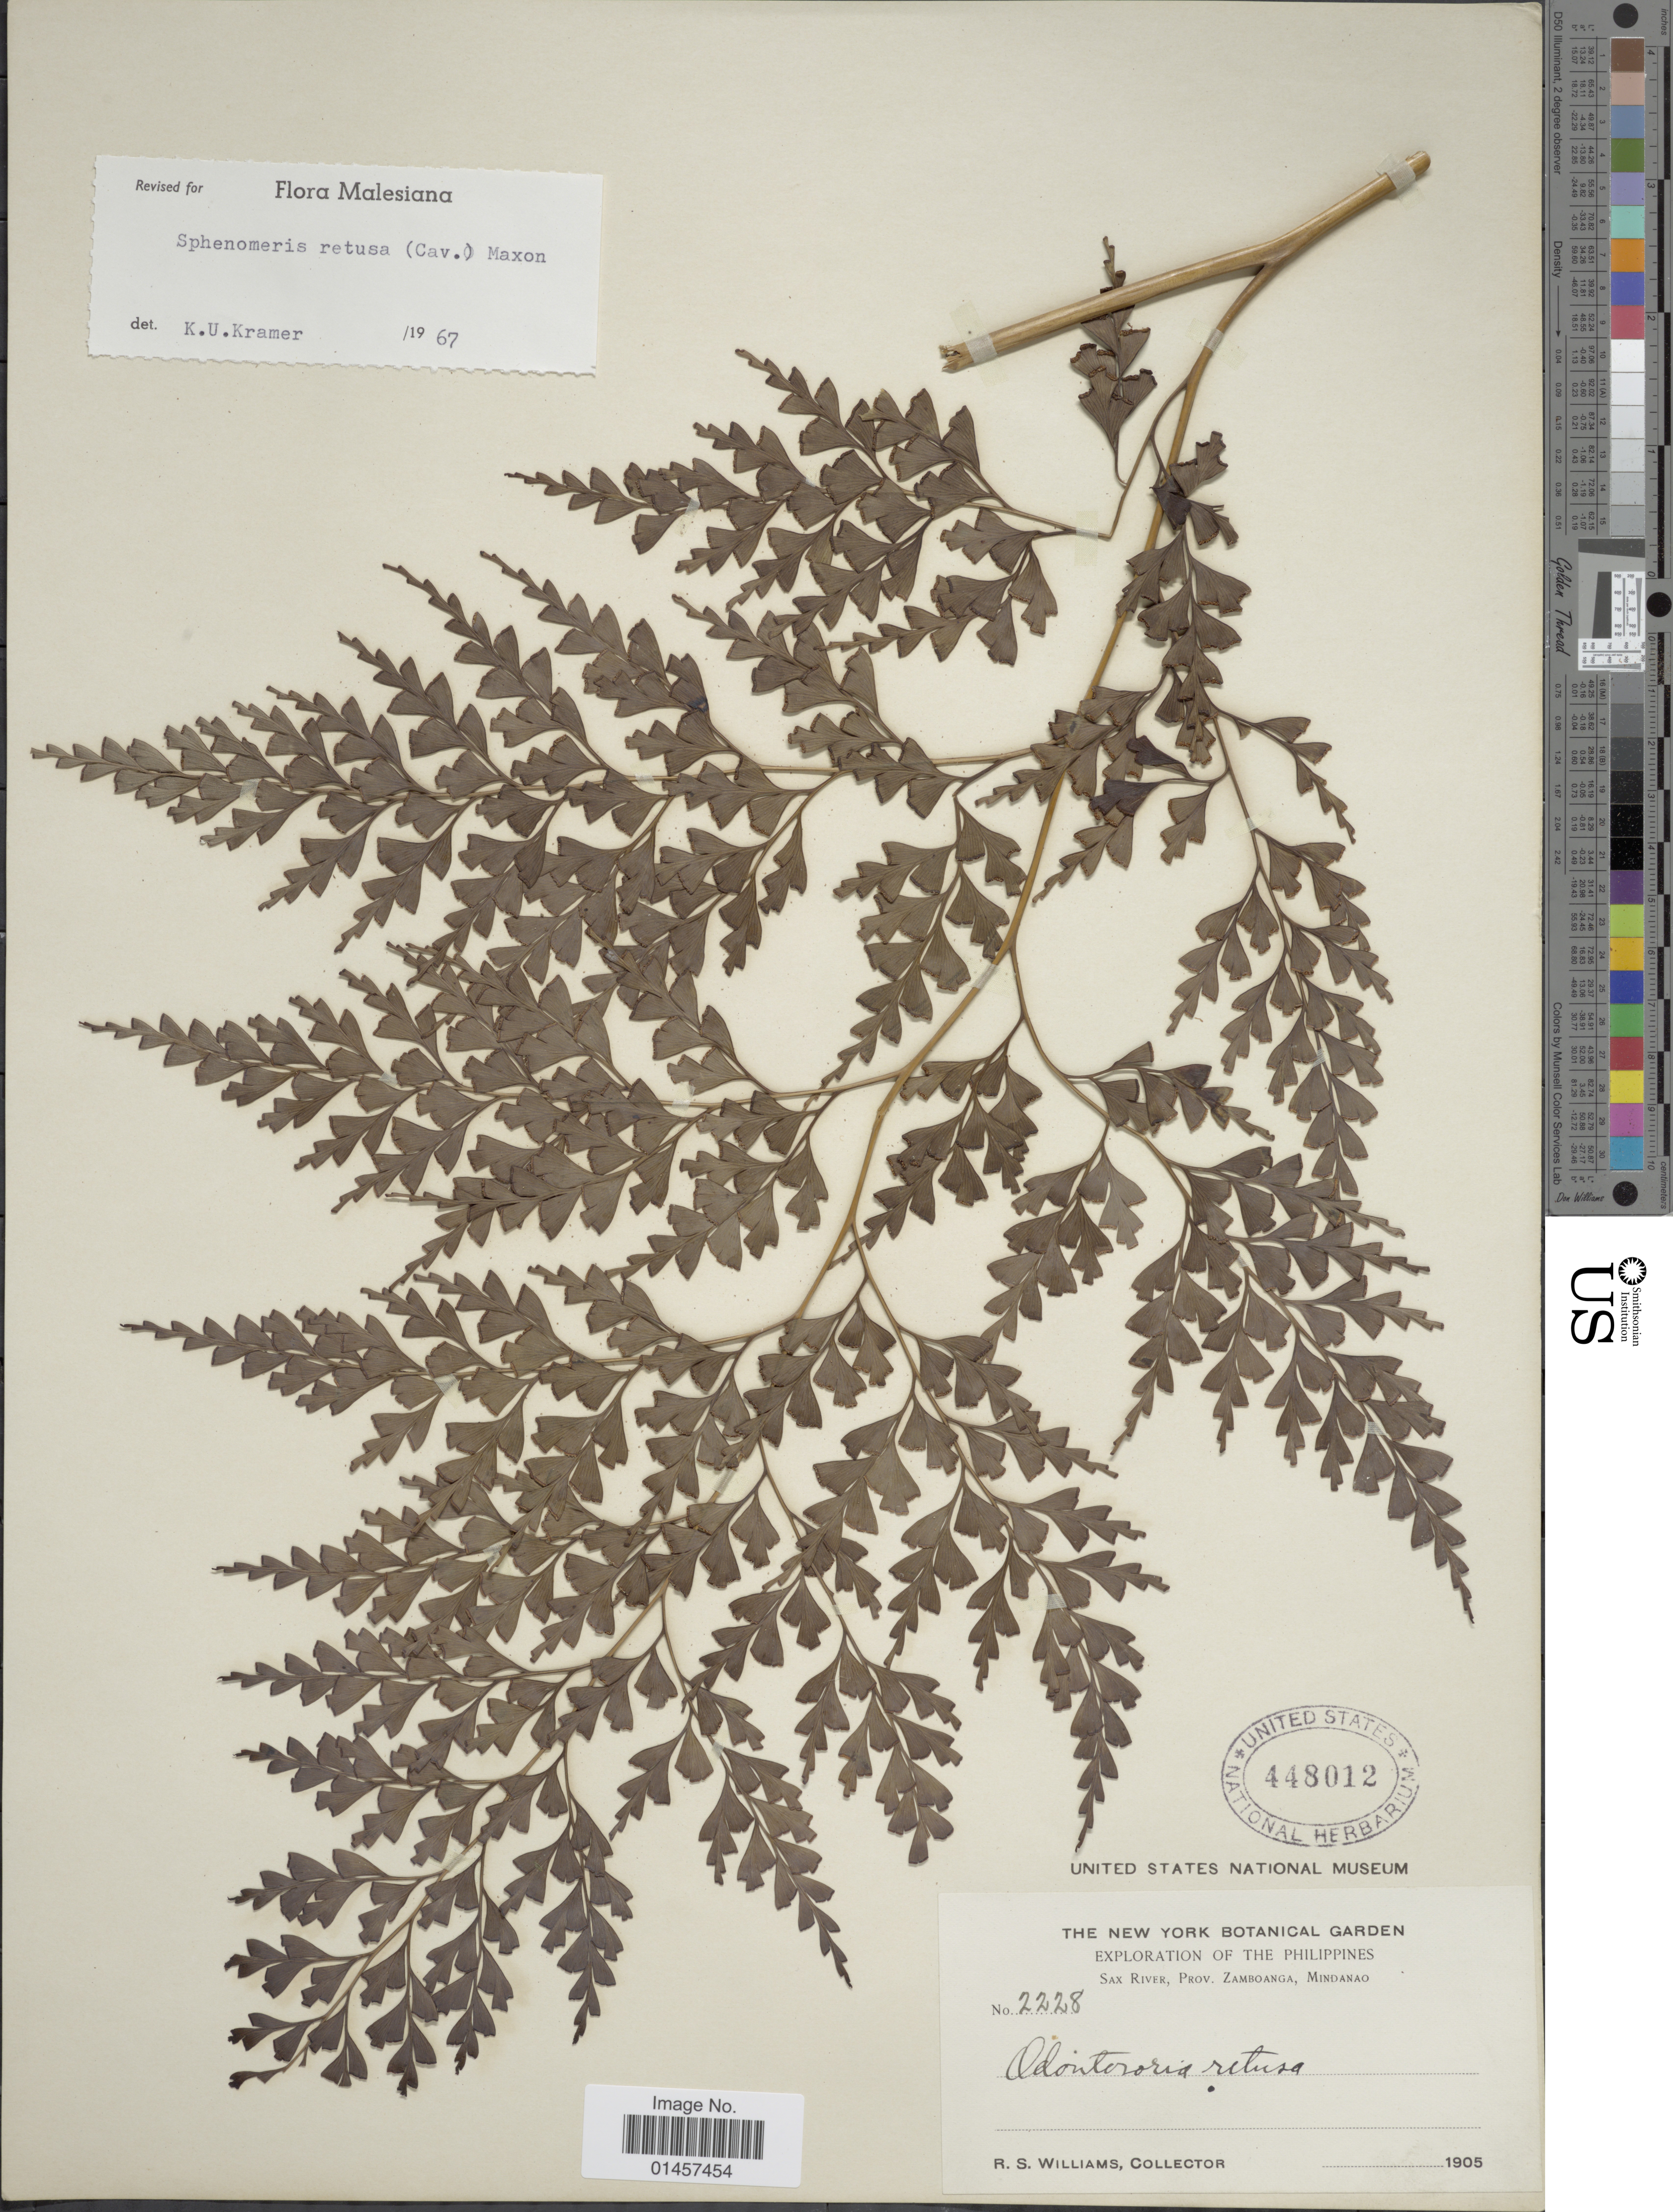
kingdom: Plantae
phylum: Tracheophyta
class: Polypodiopsida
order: Polypodiales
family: Lindsaeaceae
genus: Sphenomeris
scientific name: Sphenomeris retusa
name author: (Cav.) Maxim.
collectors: R. S. Williams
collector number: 2228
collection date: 1905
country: Philippines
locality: Sax River, prov. Zamboanga, Mindanao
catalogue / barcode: US 448012